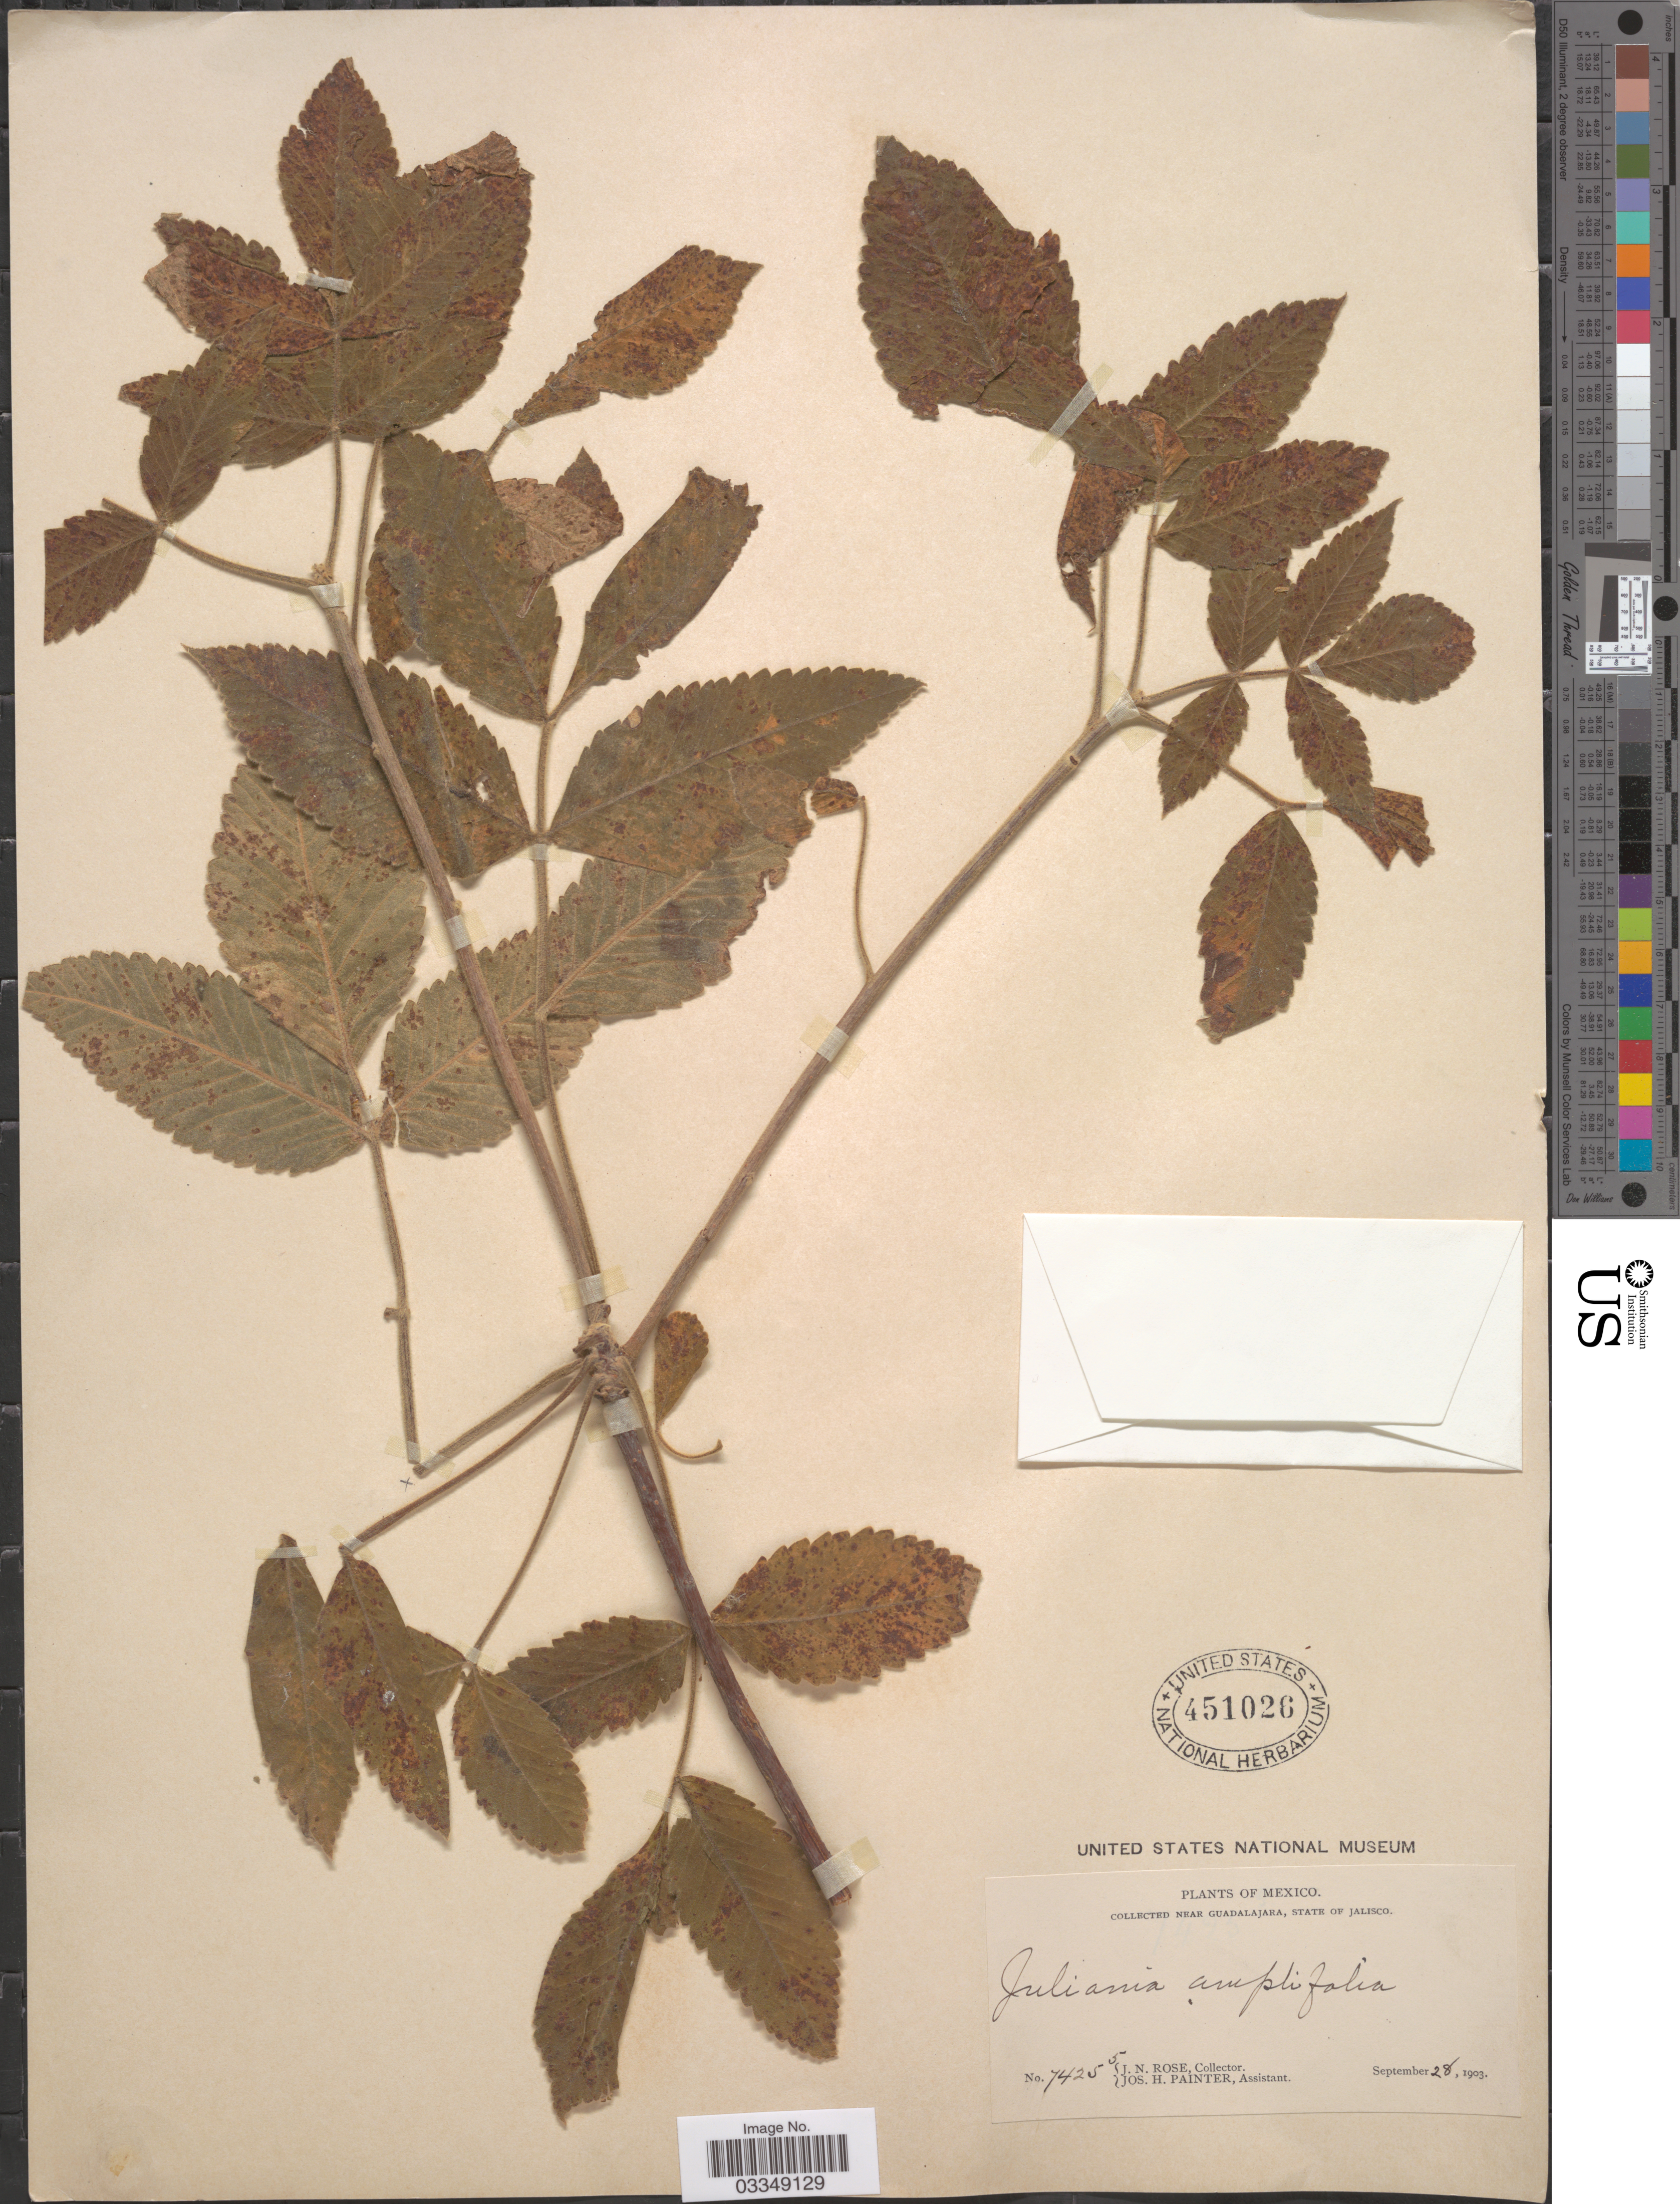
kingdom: Plantae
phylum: Tracheophyta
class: Magnoliopsida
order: Sapindales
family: Anacardiaceae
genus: Amphipterygium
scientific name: Amphipterygium amplifolium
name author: (Hemsl. & Rose) Hemsl. & Rose ex Standl.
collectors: J. N. Rose & J. H. Painter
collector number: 74255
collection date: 1903-09-28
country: Mexico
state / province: Jalisco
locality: Near Guadalajara.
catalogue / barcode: US 451026